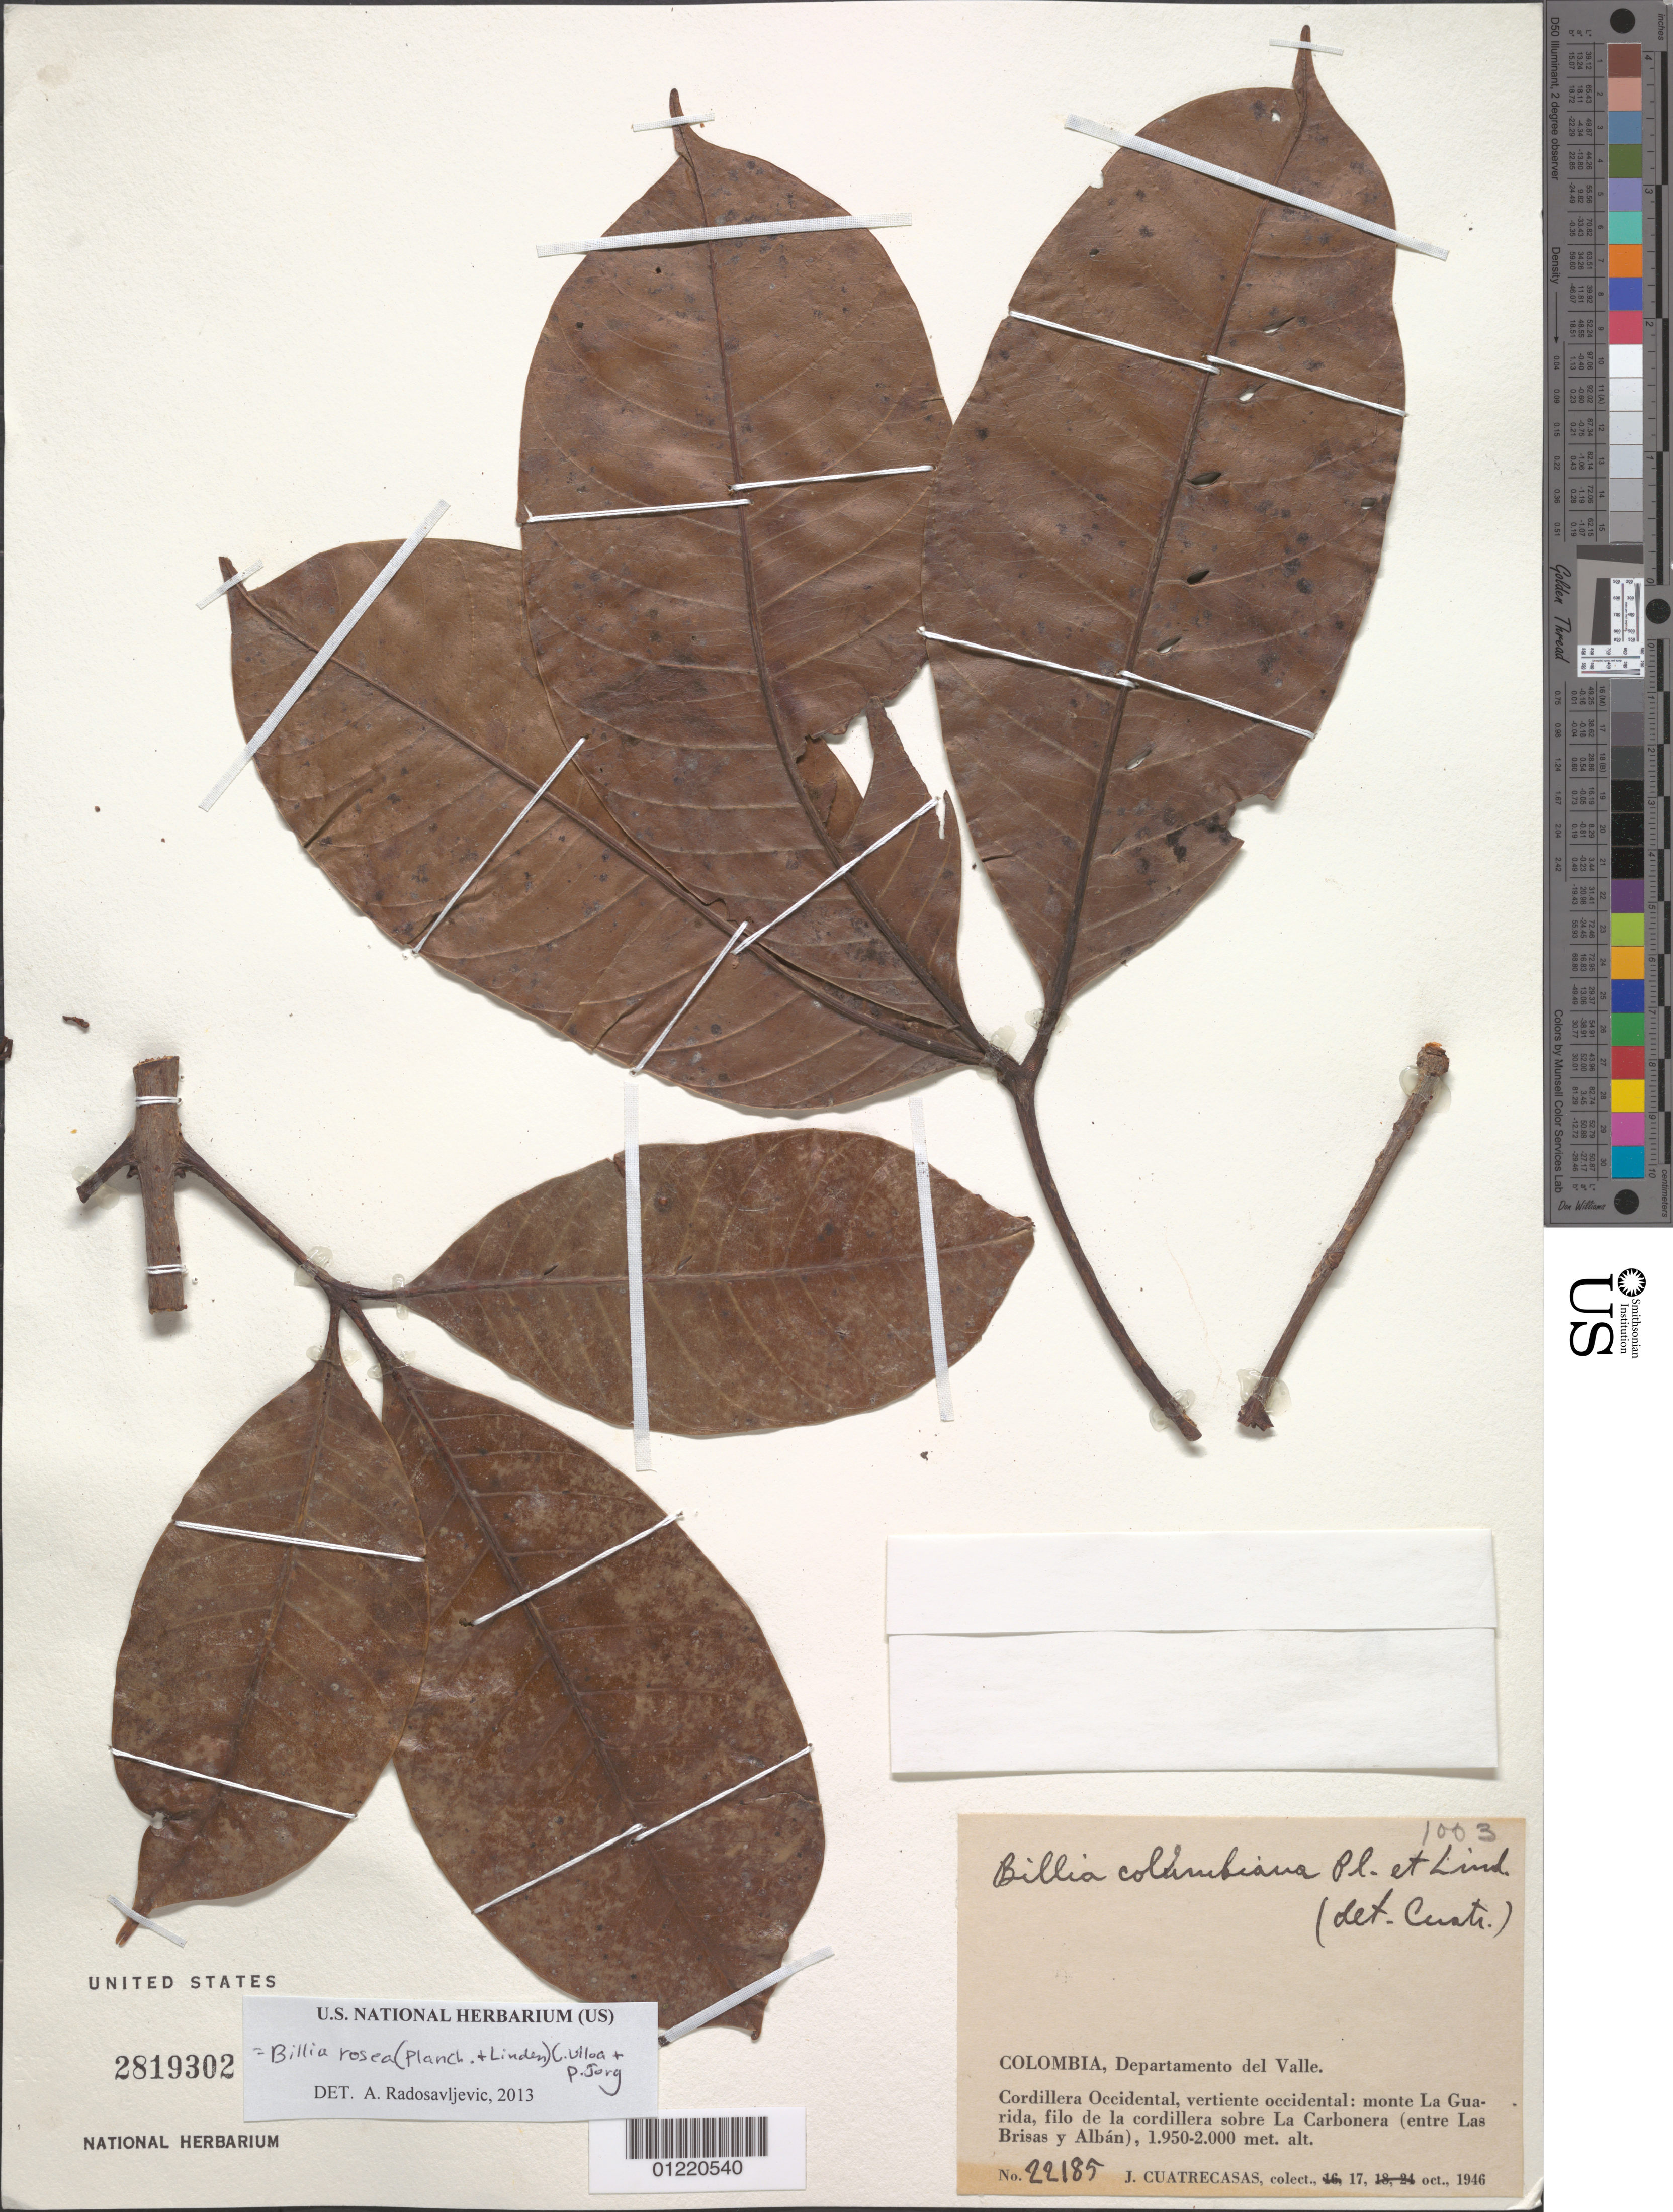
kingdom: Plantae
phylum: Tracheophyta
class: Magnoliopsida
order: Sapindales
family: Sapindaceae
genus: Billia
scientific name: Billia rosea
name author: (Planch. & Linden) C. Ulloa & P.M. Jørg.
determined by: Radosavljevic, Aleksandar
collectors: J. Cuatrecasas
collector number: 22185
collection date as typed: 17 Oct 1946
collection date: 1946-10-17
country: Colombia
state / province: Valle del Cauca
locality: Cordillera Occidental, vertiente occidental: monte La Guarida, filo de la cordillera sobre La Carbonera (entre Las Brisas y Albán).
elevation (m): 1950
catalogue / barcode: US 2819302